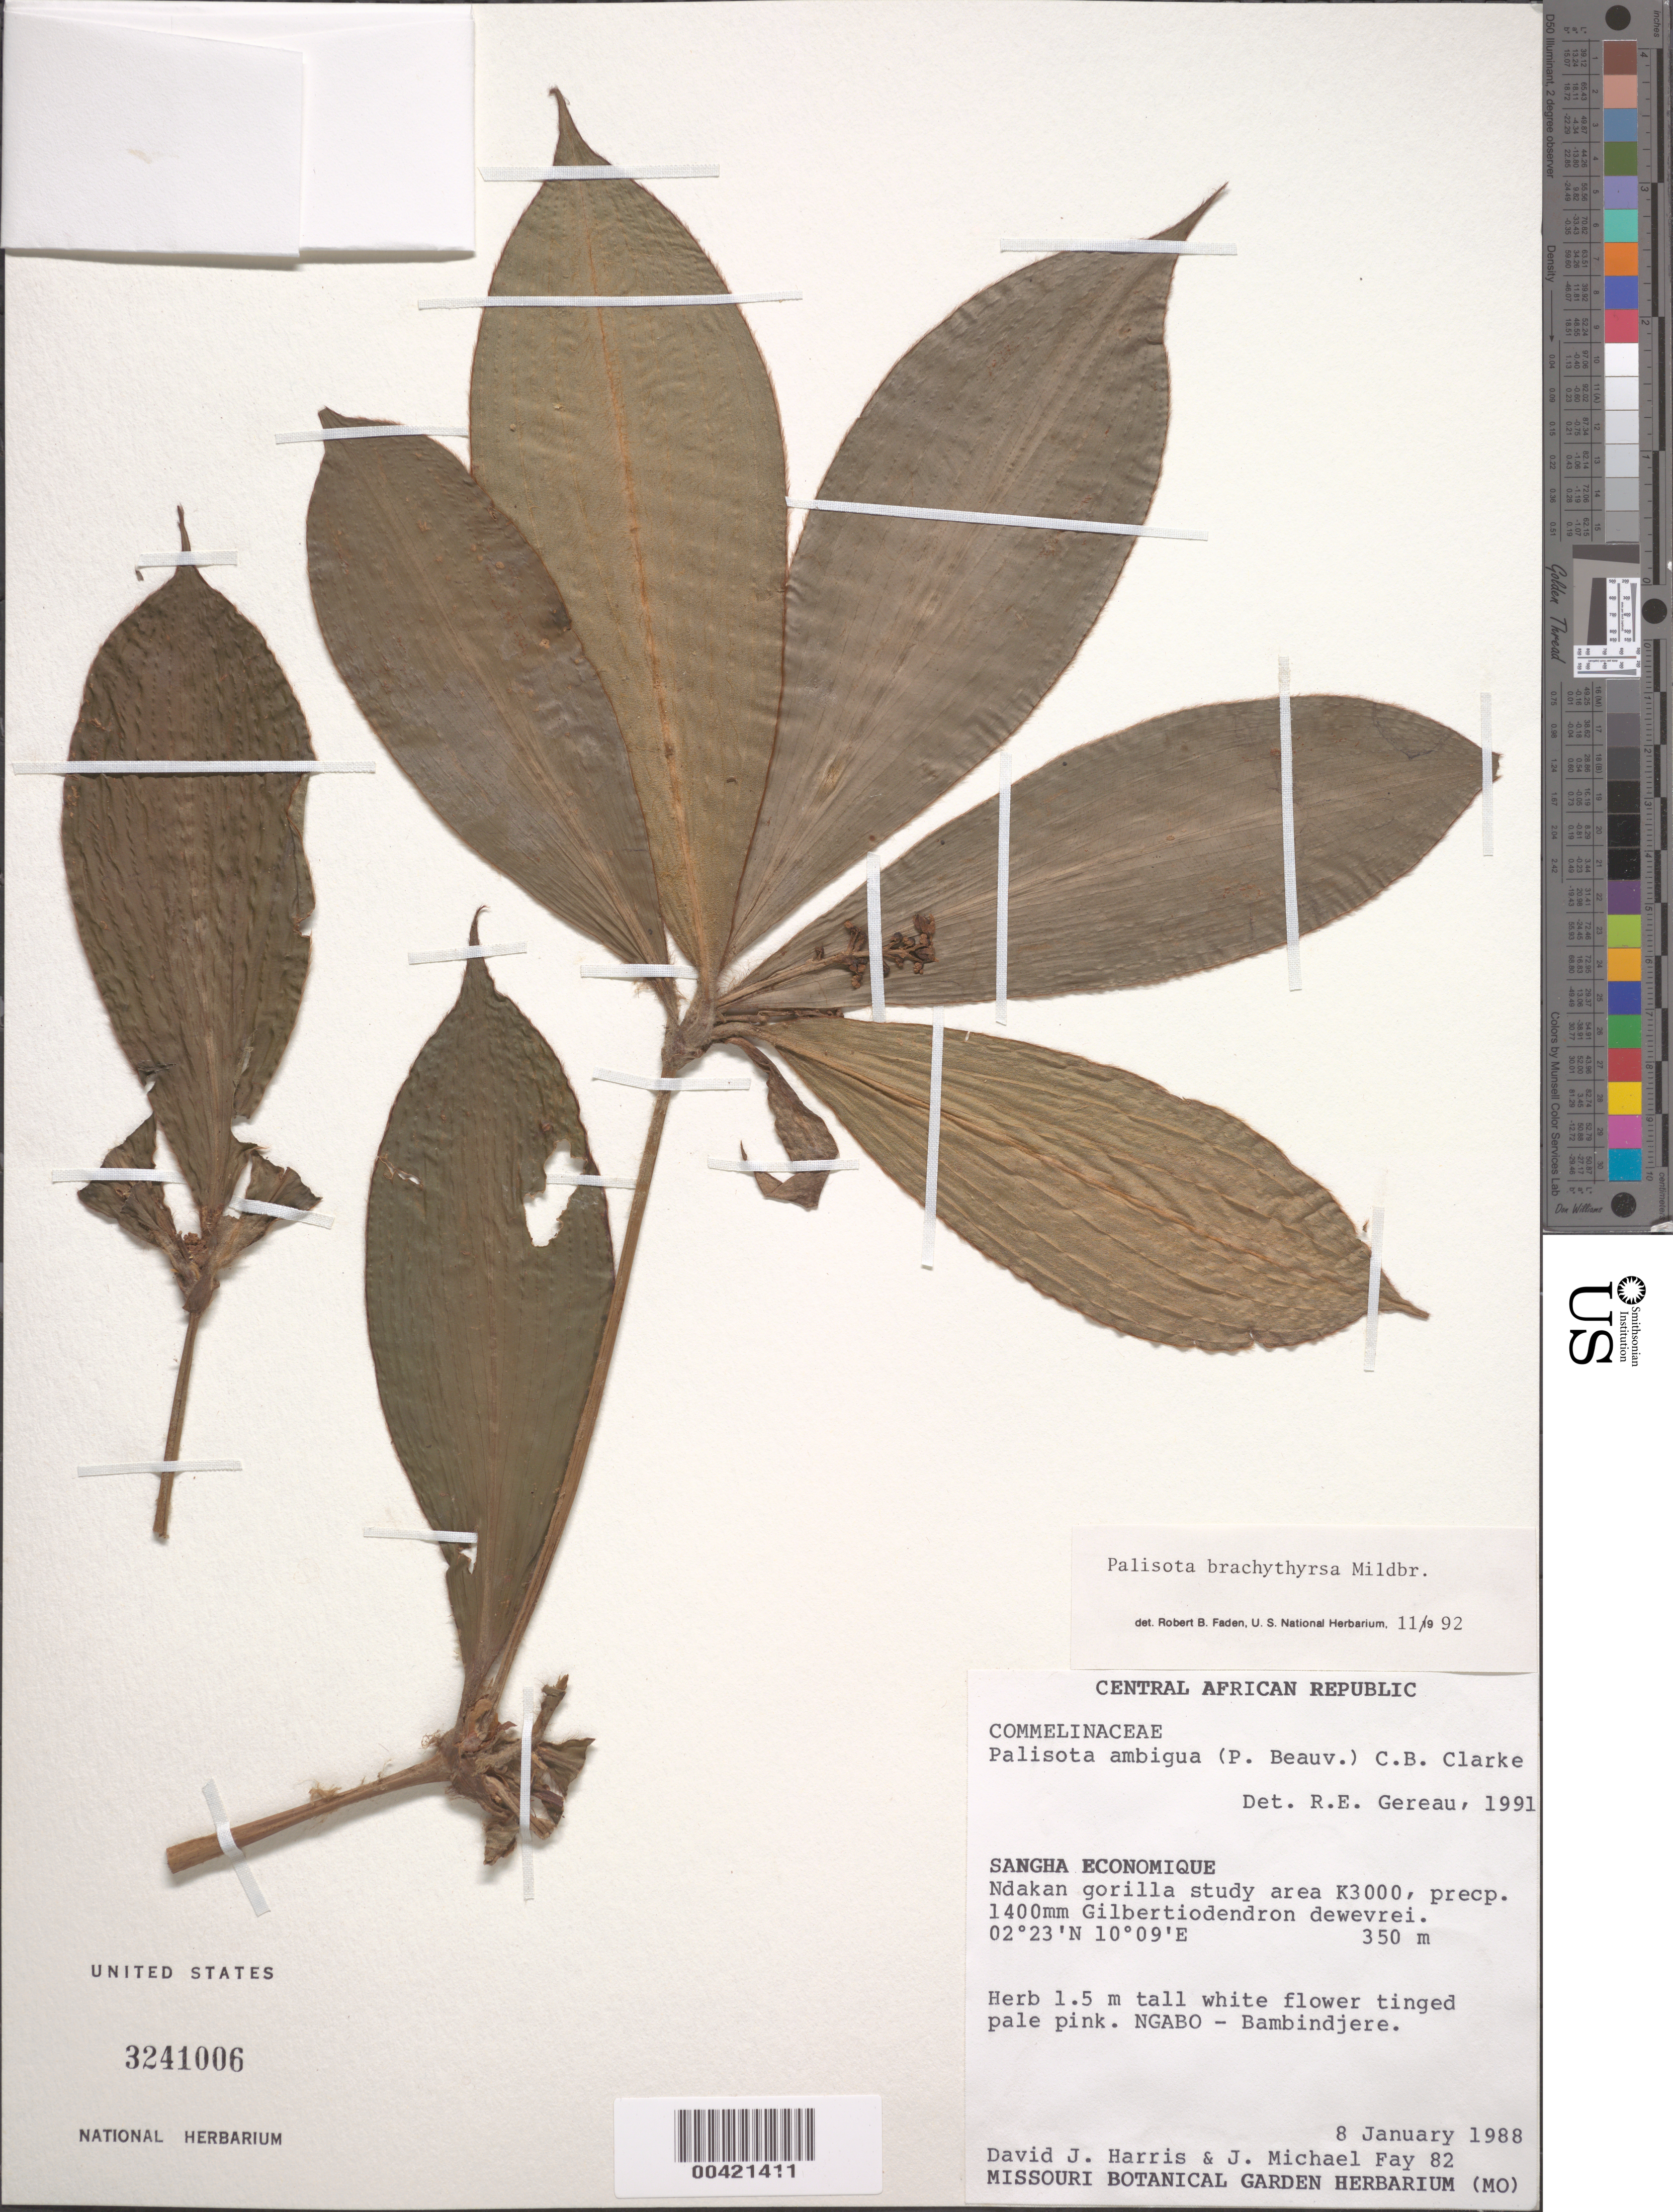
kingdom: Plantae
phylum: Tracheophyta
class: Liliopsida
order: Commelinales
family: Commelinaceae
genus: Palisota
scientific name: Palisota brachythyrsa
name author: Mildbr.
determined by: Faden, Robert B., (US), Smithsonian Institution - National Museum of Natural History (UNITED STATES)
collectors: D. J. Harris & J. M. Fay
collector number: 82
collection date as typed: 08 Jan 1988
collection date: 1988-01-08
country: Central African Republic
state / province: Sangha-Mbaere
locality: Ndakan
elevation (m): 350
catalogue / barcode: US 3241006